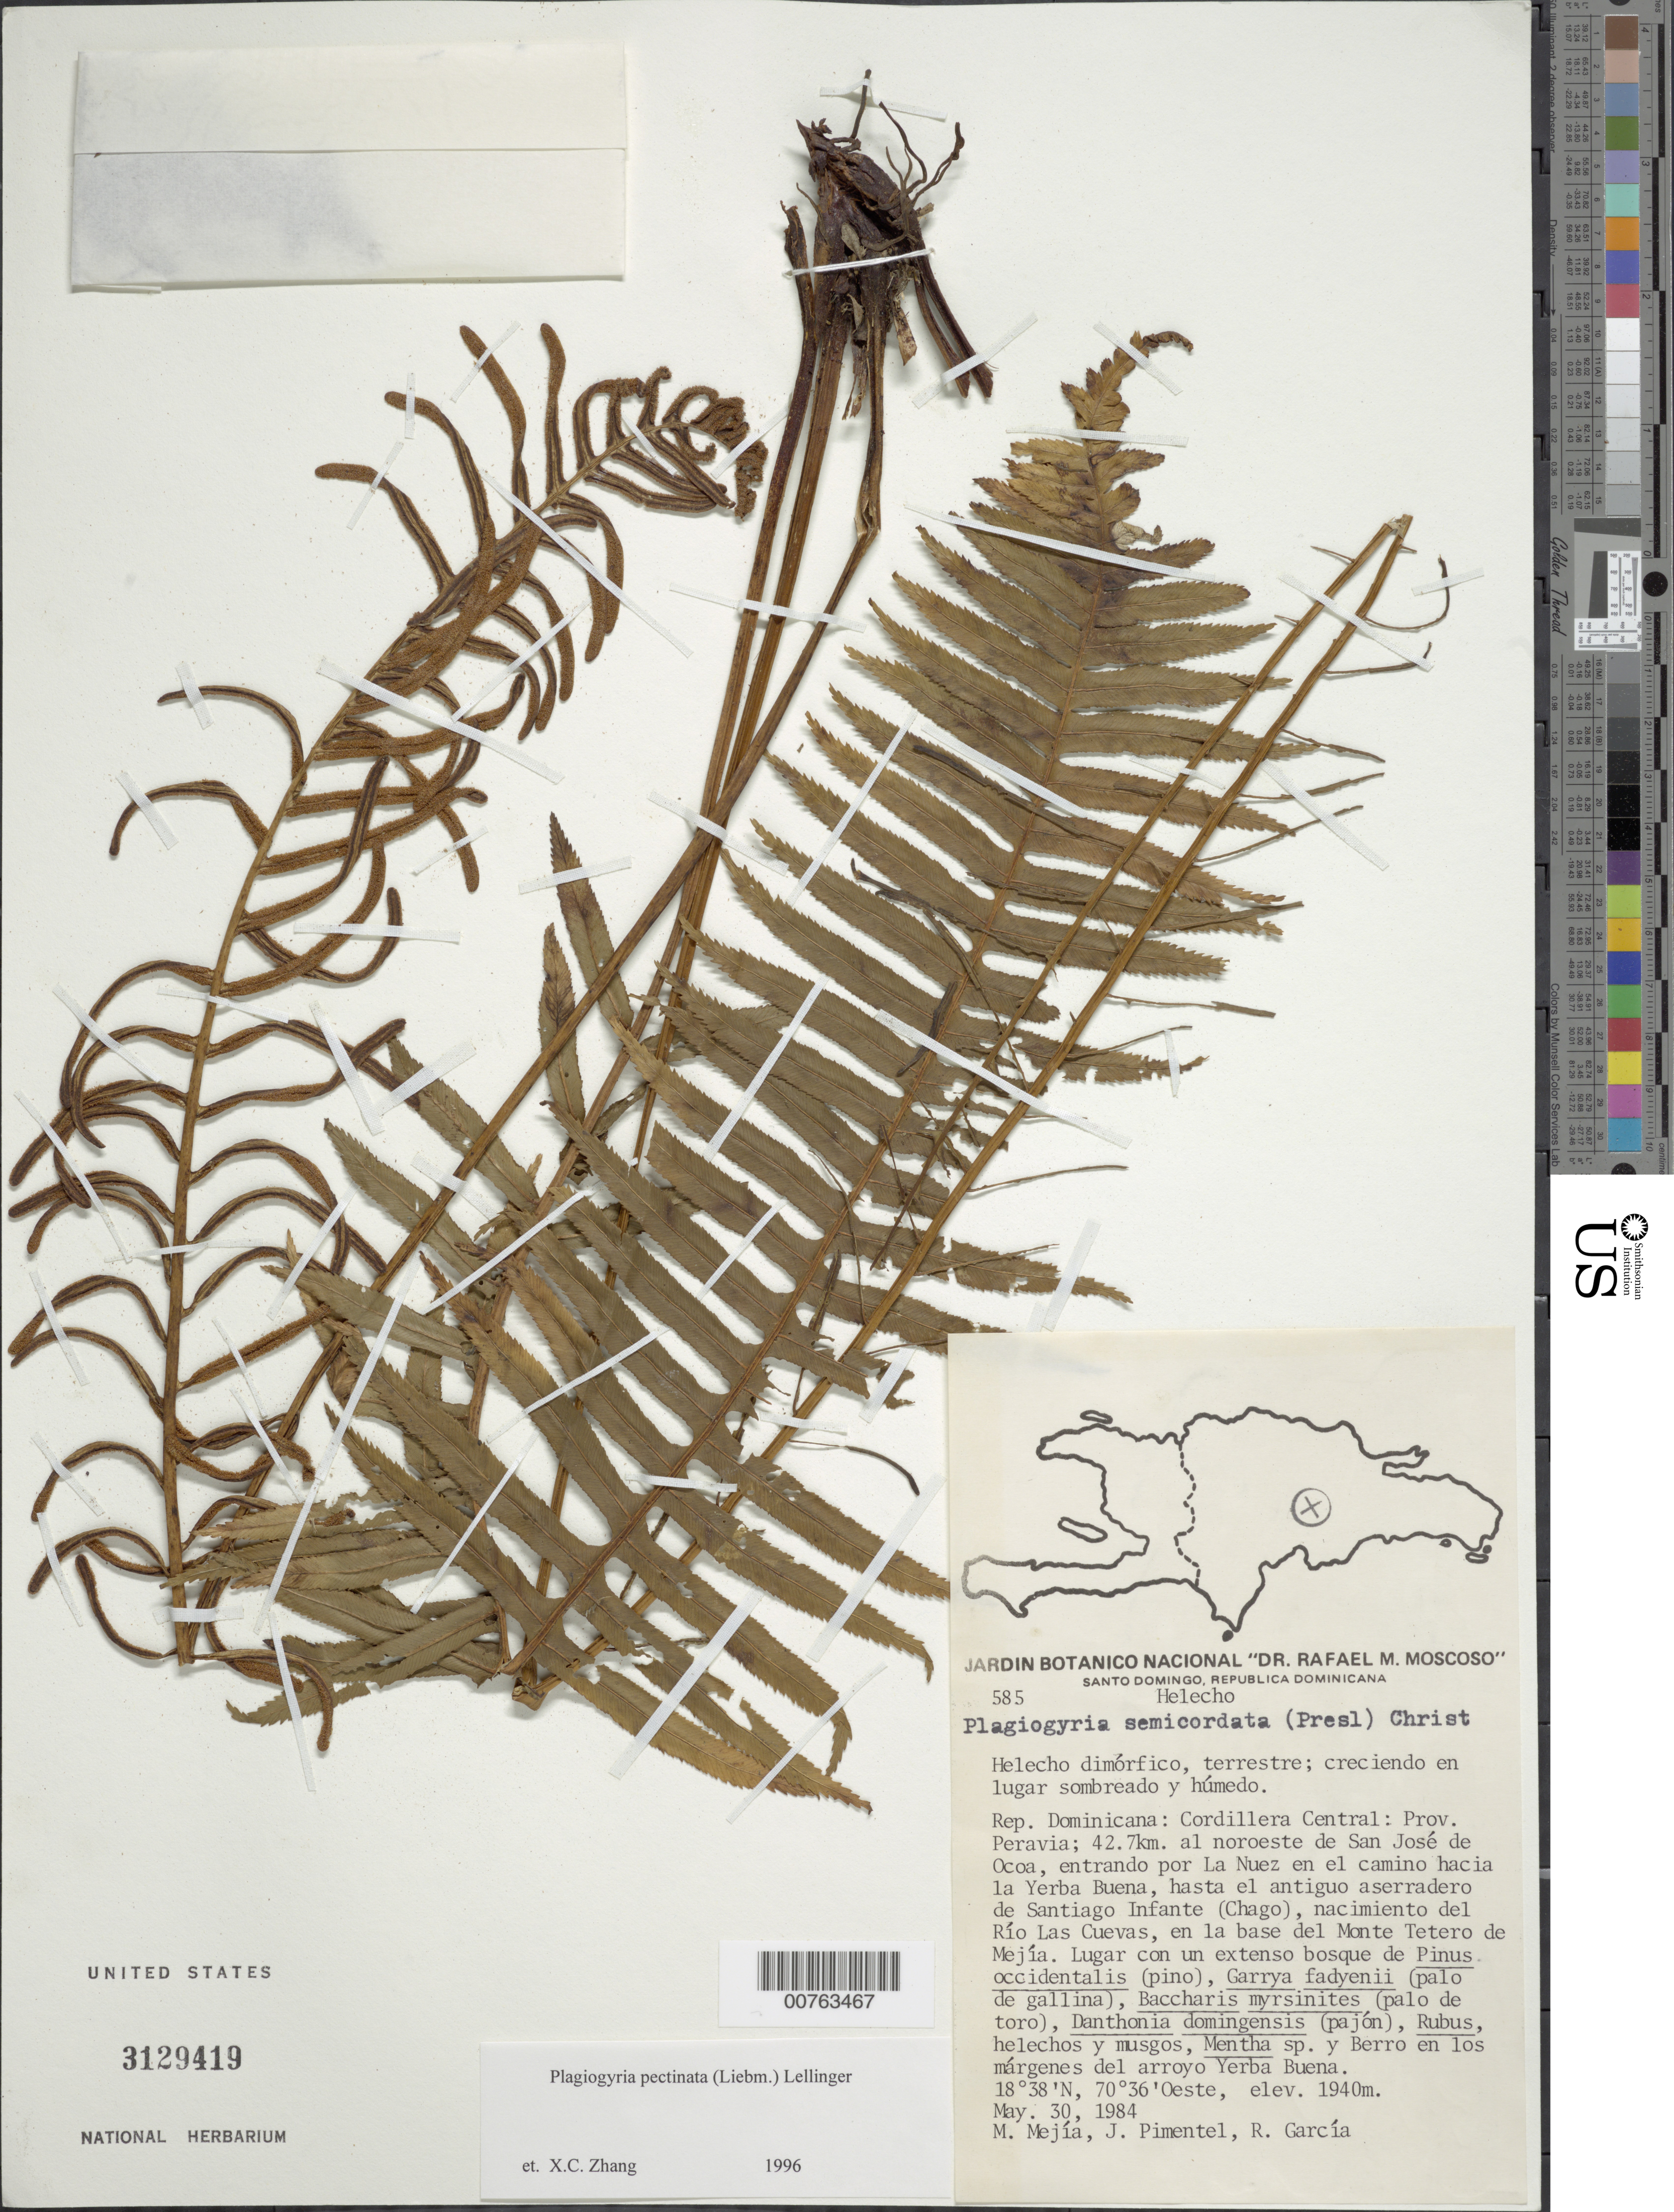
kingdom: Plantae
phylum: Tracheophyta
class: Polypodiopsida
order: Cyatheales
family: Plagiogyriaceae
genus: Plagiogyria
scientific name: Plagiogyria serrulata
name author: (Sw.) Lellinger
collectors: M. Mejia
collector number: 585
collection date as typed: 30 May 1984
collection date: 1984-05-30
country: Dominican Republic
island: Hispaniola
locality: Cordillera Central, Prov. Peravia, 42.7 km al NW de San José de Ocoa, entrando por La Nuez en el camino hacia la Yerba Buena, hasta el antiguo aserradero de Santiago Infante (Chago), nacim. del Río Cuevas.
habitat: Bosque con Pinus occidentalis, Garrya, Baccharis, Danthonia, Rubus, Helechos y musgos, Mentha y berro en márgenes del arroyo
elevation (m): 1940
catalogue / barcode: US 3129419